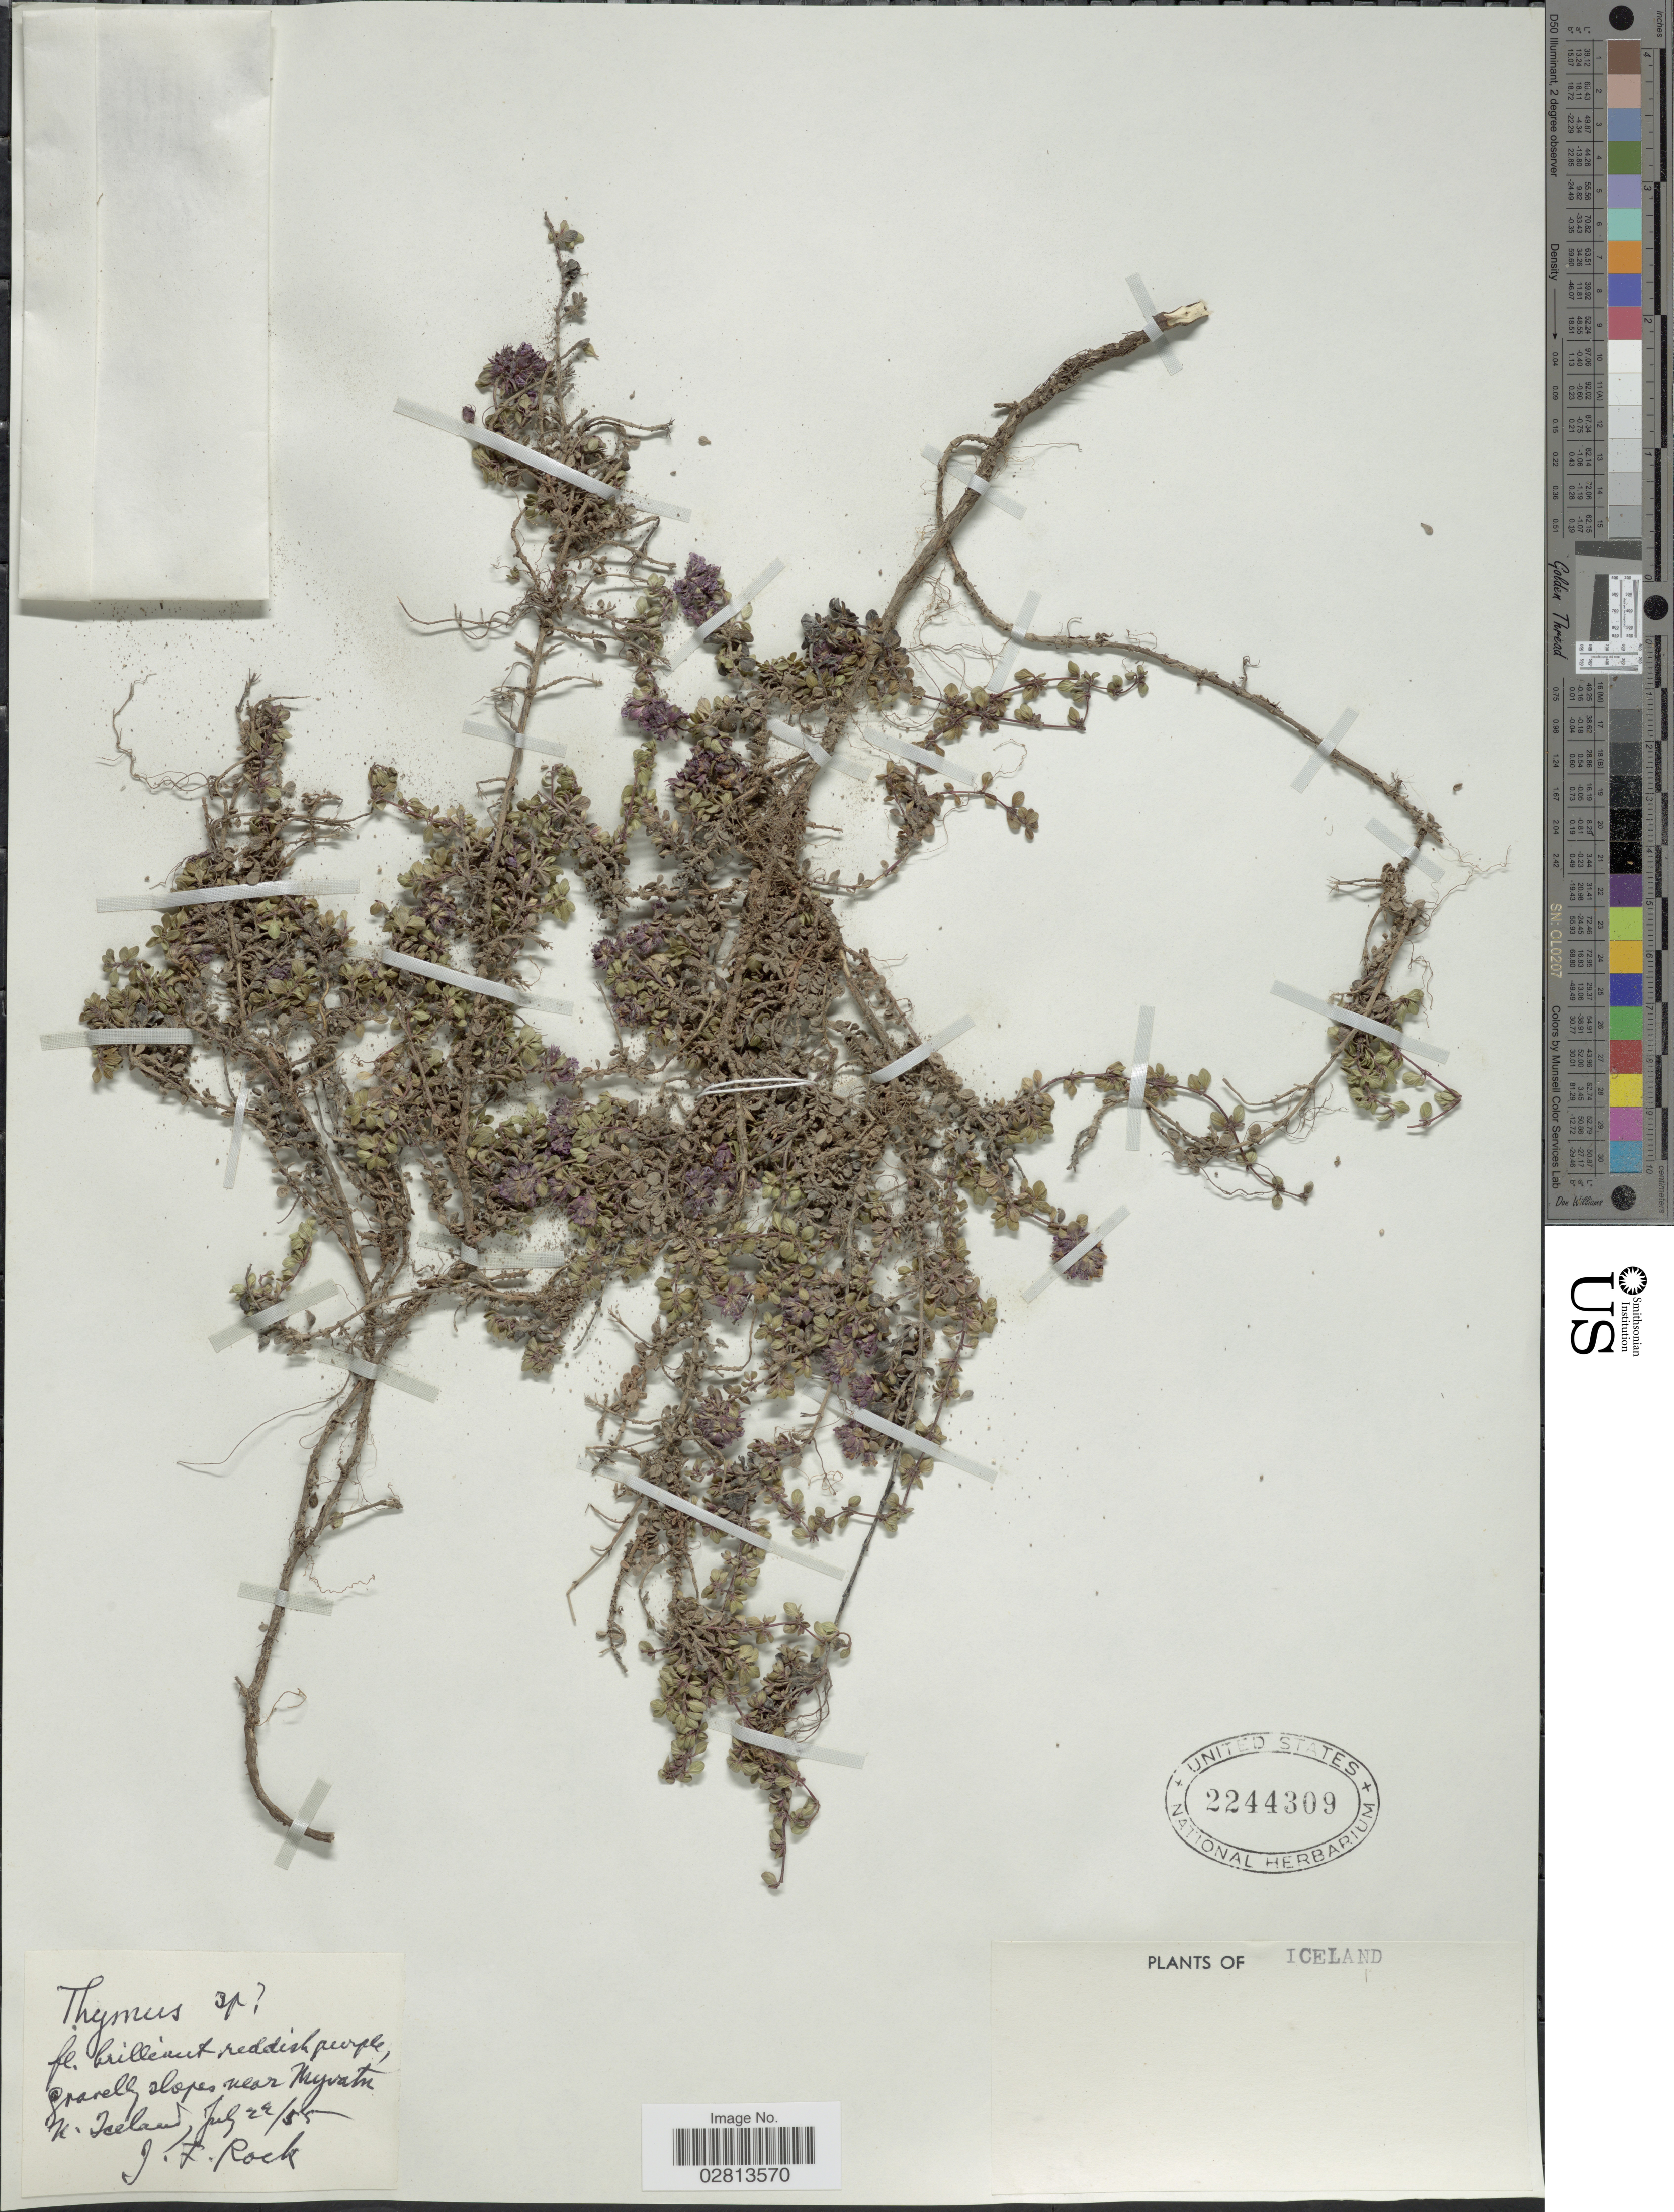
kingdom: Plantae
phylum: Tracheophyta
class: Magnoliopsida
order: Lamiales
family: Lamiaceae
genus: Thymus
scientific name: Thymus sp.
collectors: J. Rock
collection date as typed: Transcribed d/m/y: 24/7/55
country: Iceland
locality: Near Muyvatu N. Iceland.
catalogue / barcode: US 2244309